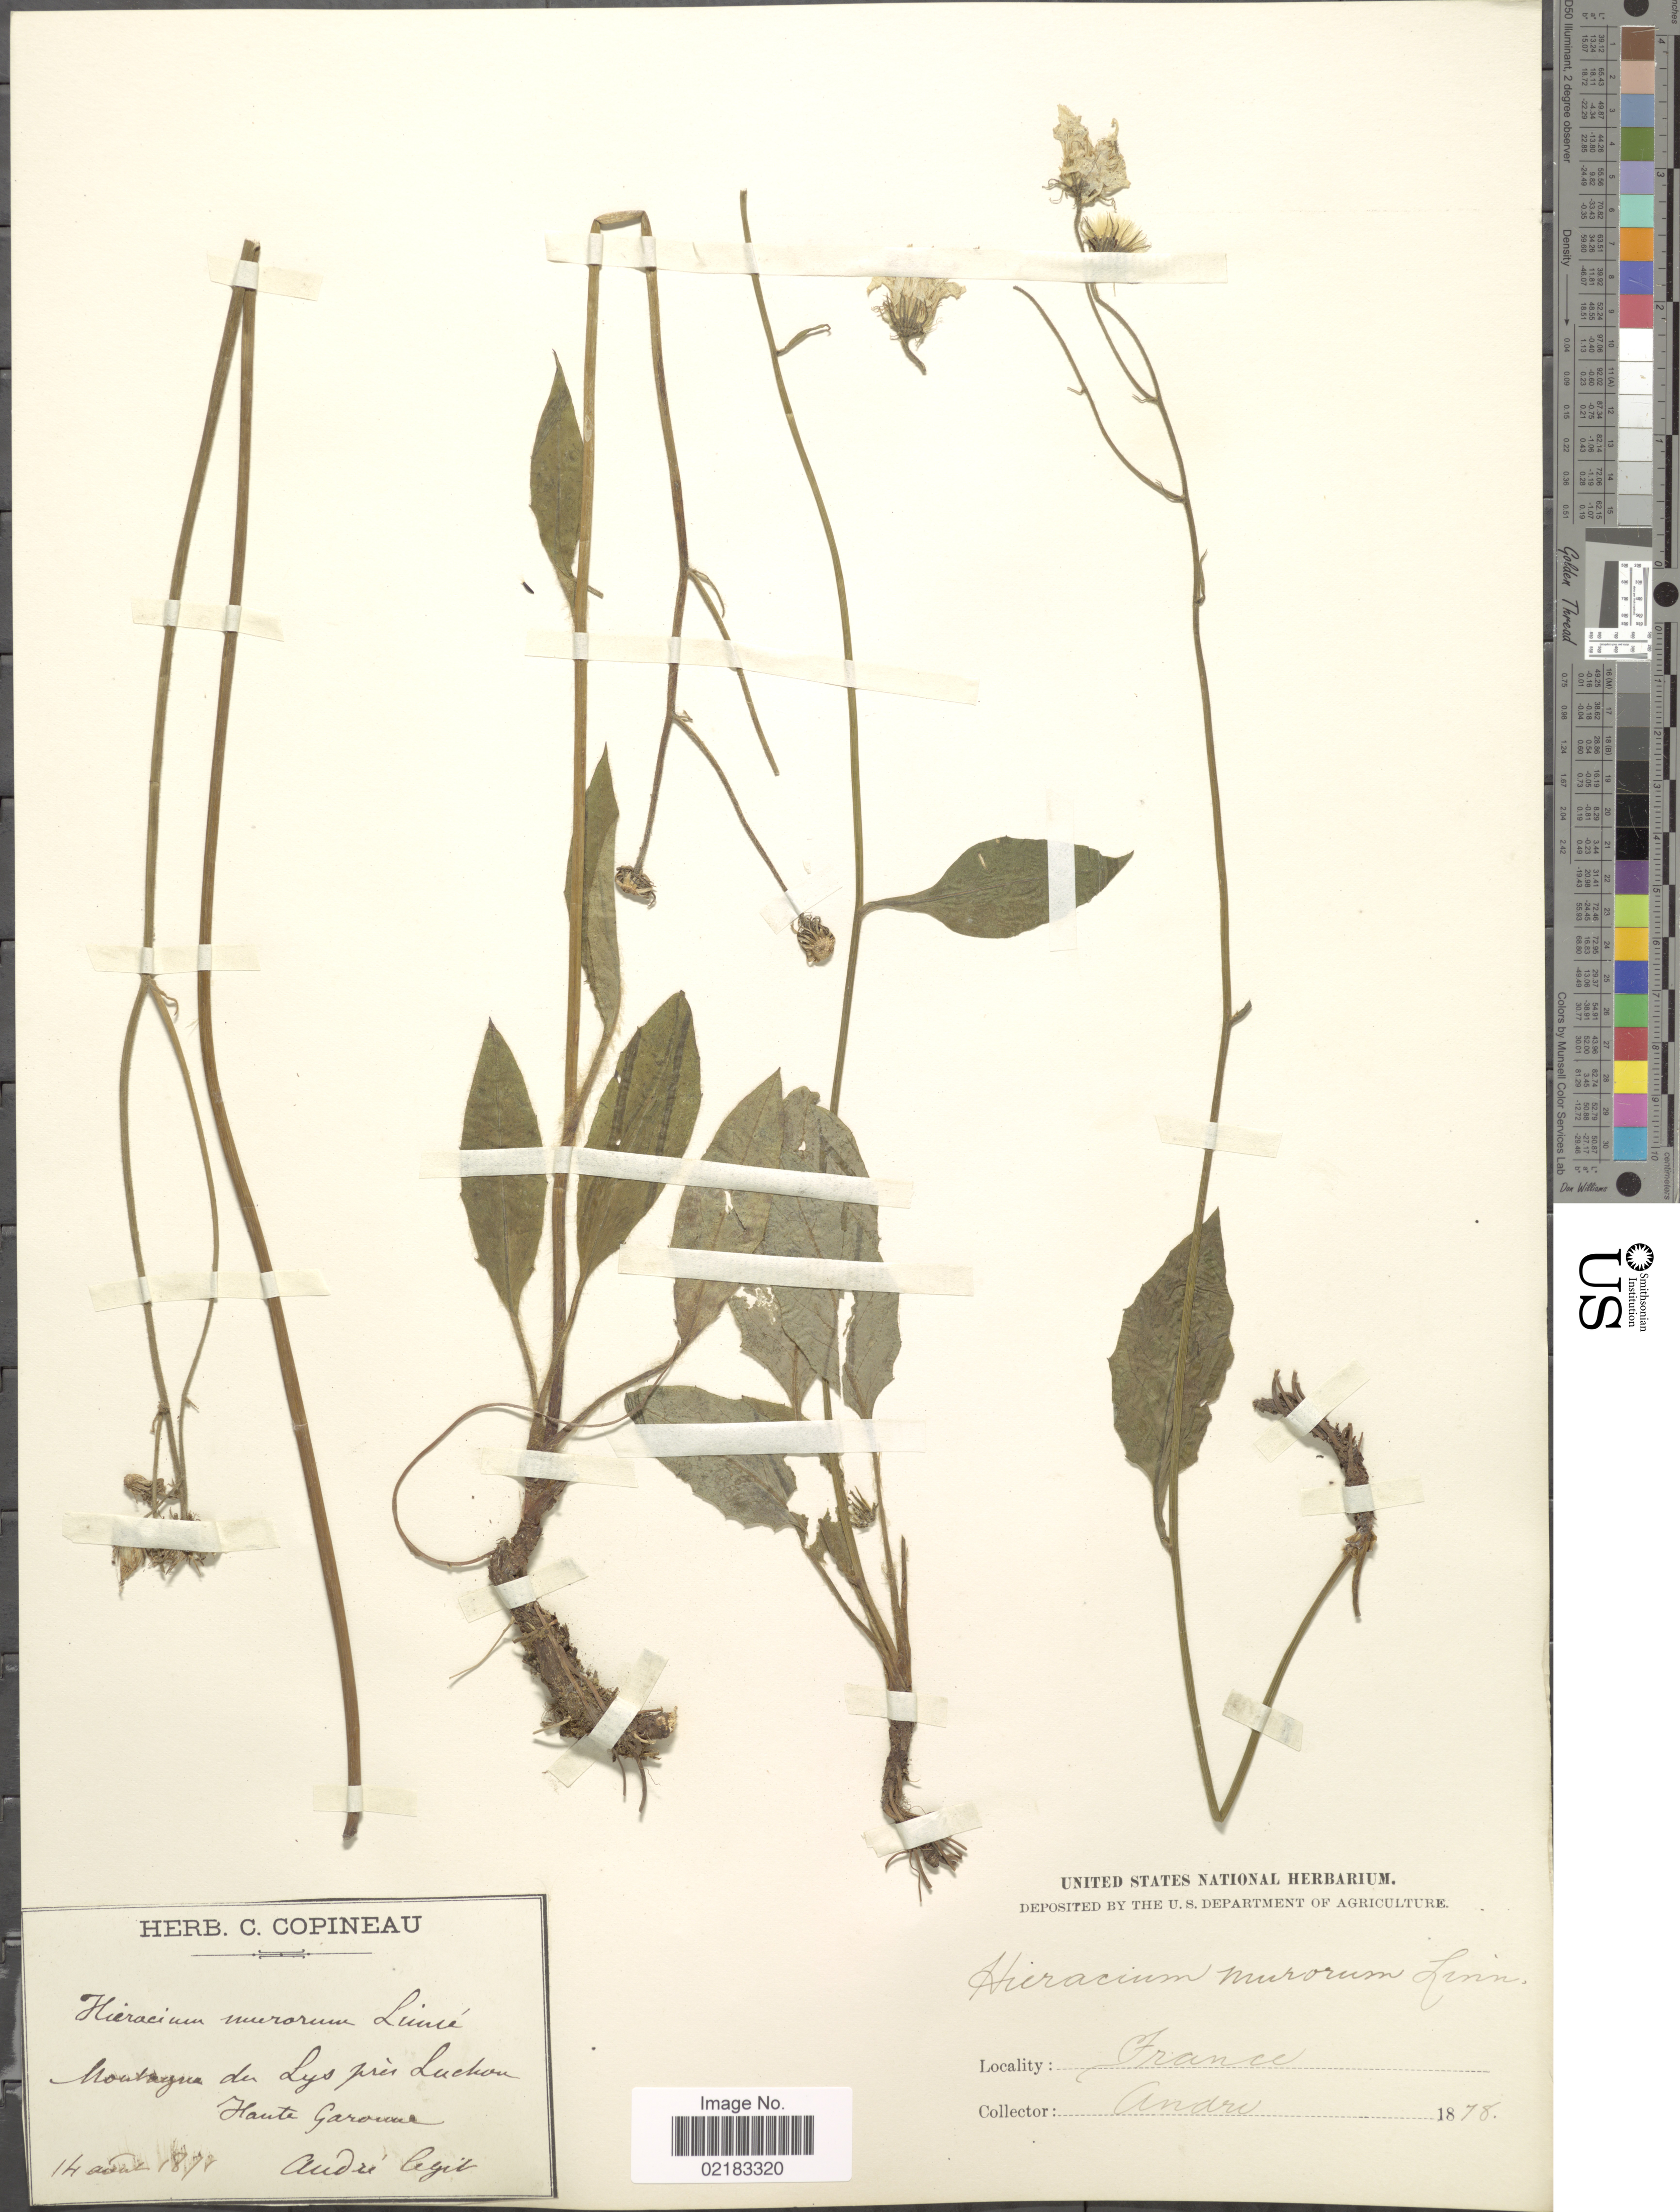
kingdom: Plantae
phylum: Tracheophyta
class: Magnoliopsida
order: Asterales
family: Asteraceae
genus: Hieracium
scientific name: Hieracium murorum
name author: L.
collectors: André, --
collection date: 1894-08-14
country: France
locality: Noutague der Lys pres Luckon Hante Garmoucia [interpreted]